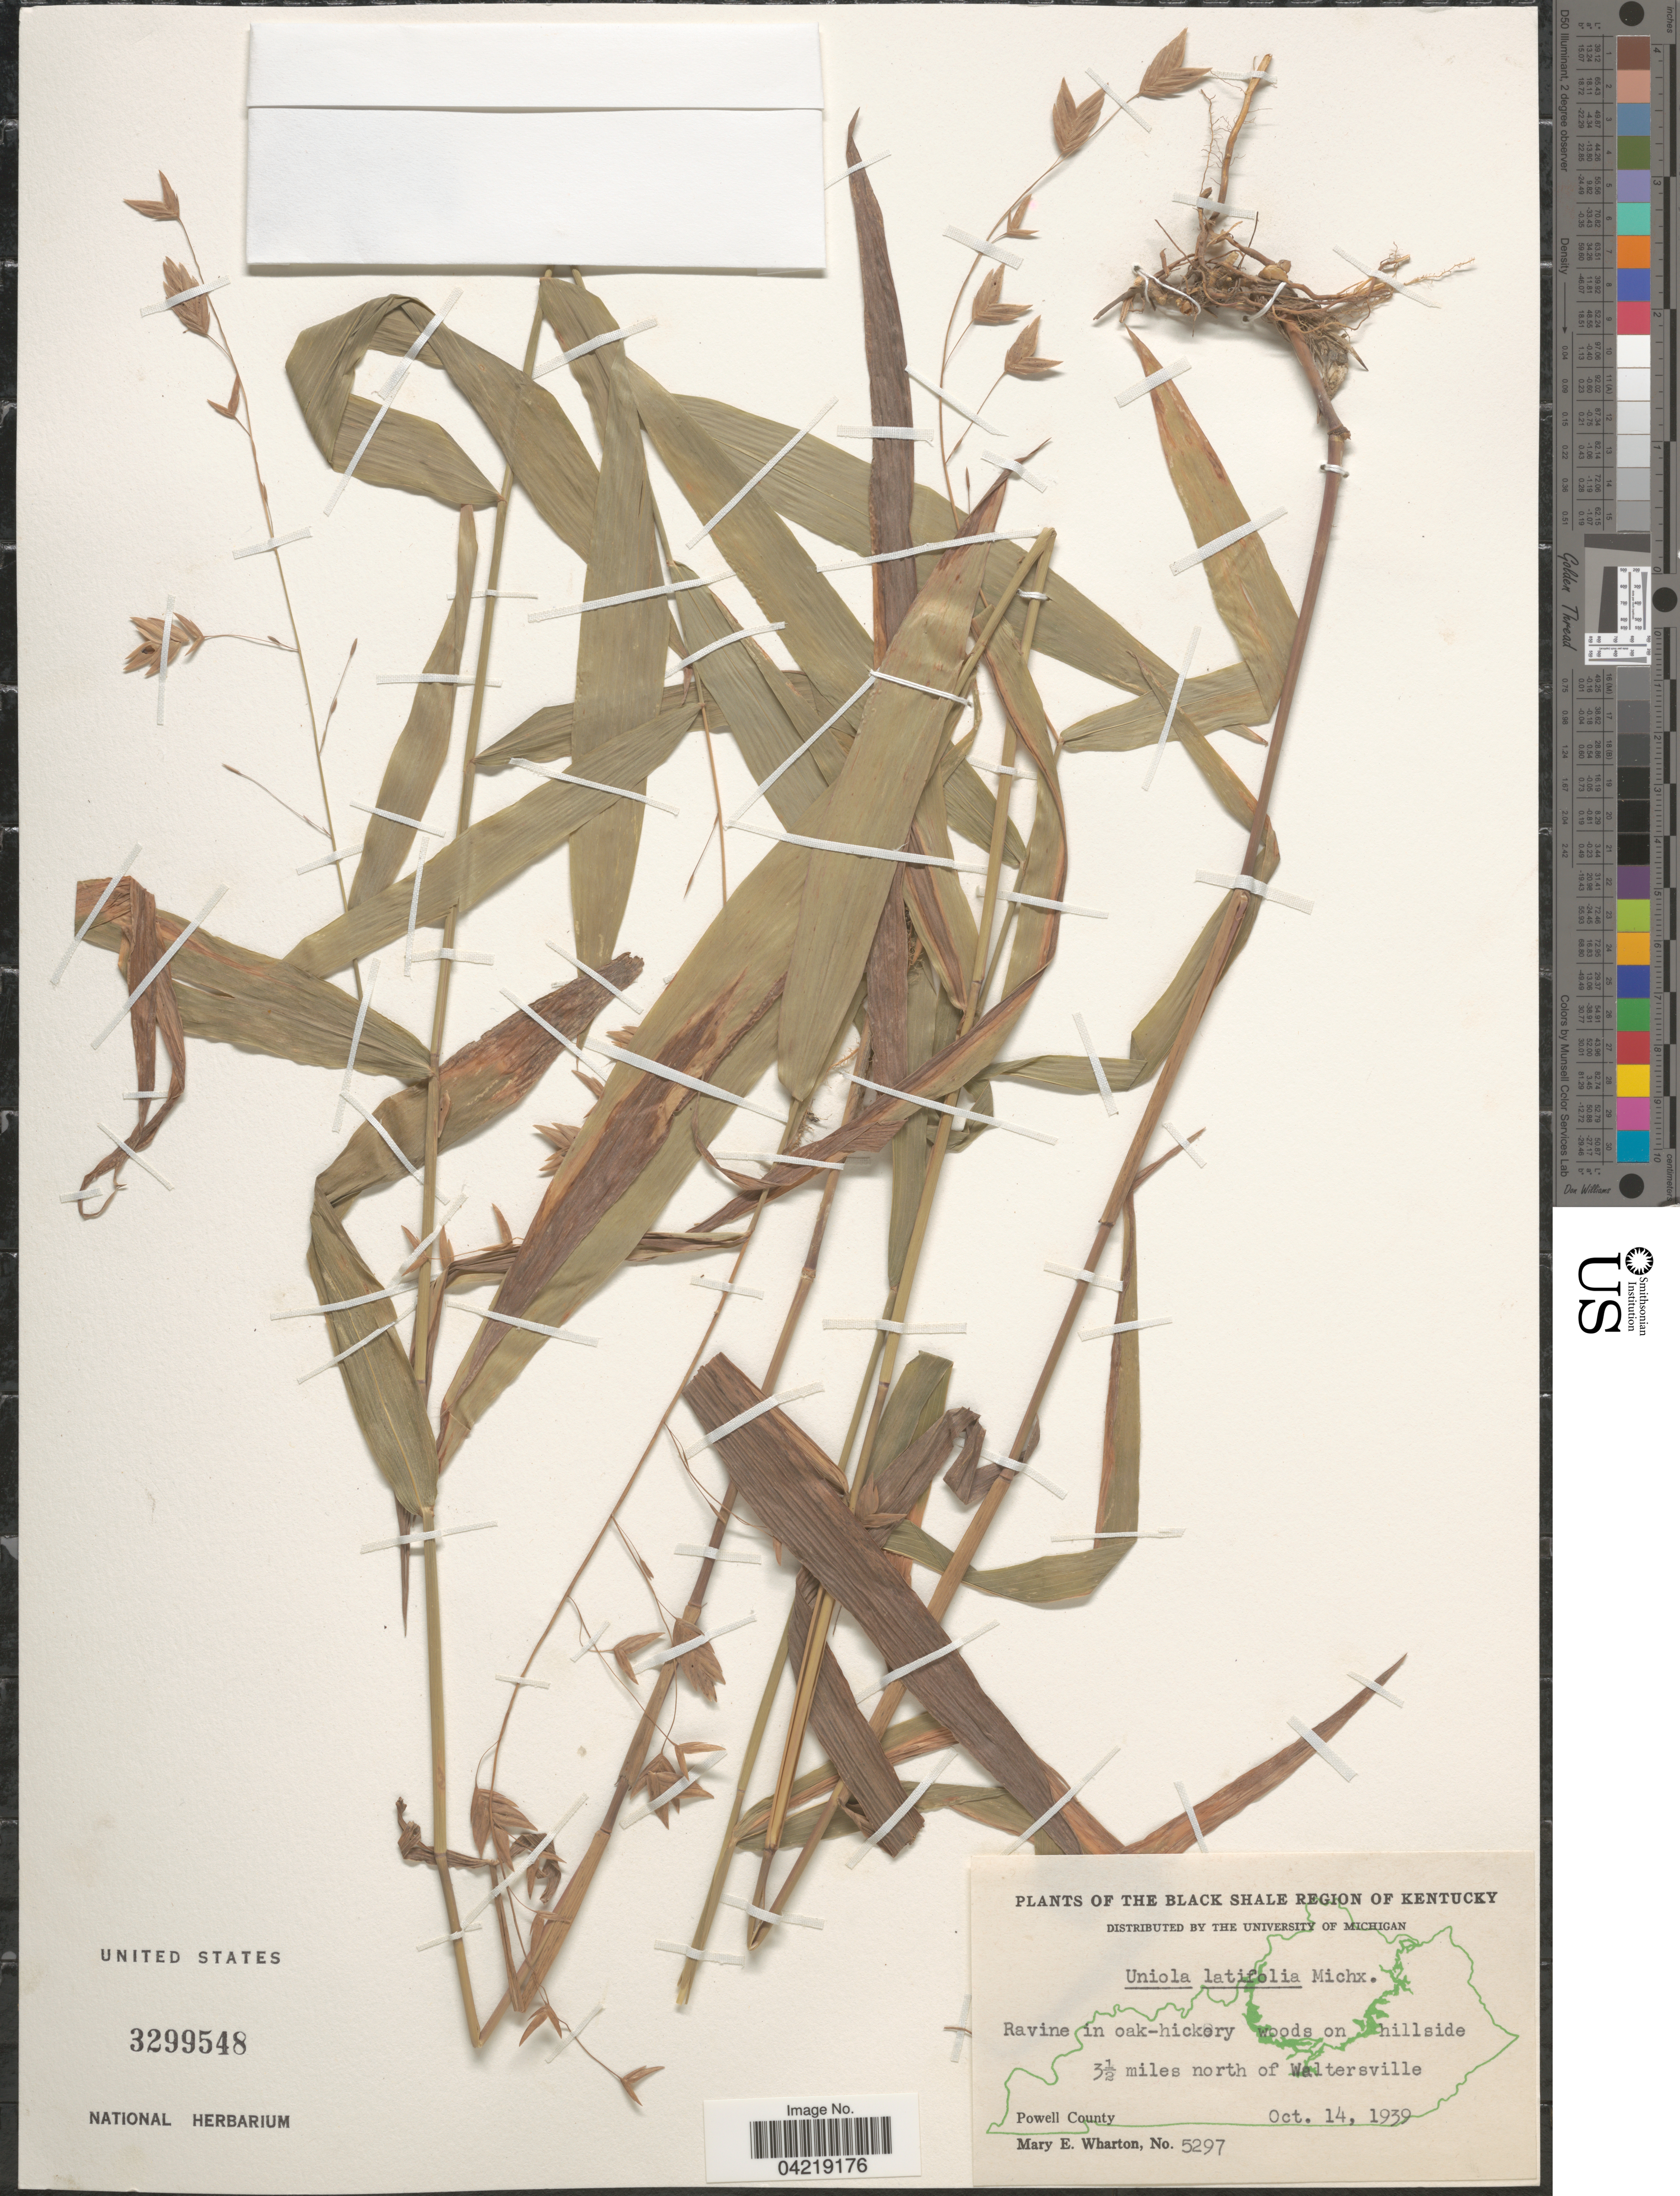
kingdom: Plantae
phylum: Tracheophyta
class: Liliopsida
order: Poales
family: Poaceae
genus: Chasmanthium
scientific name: Chasmanthium latifolium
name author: (Michx.) H.O. Yates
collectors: M. Wharton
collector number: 5297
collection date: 1939-10-14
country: United States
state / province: Kentucky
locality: Black Shale Region of Kentucky. Ravine in oak-hickery woods on hillside 3½ miles north of Waltersville. Powell County.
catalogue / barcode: US 3299548